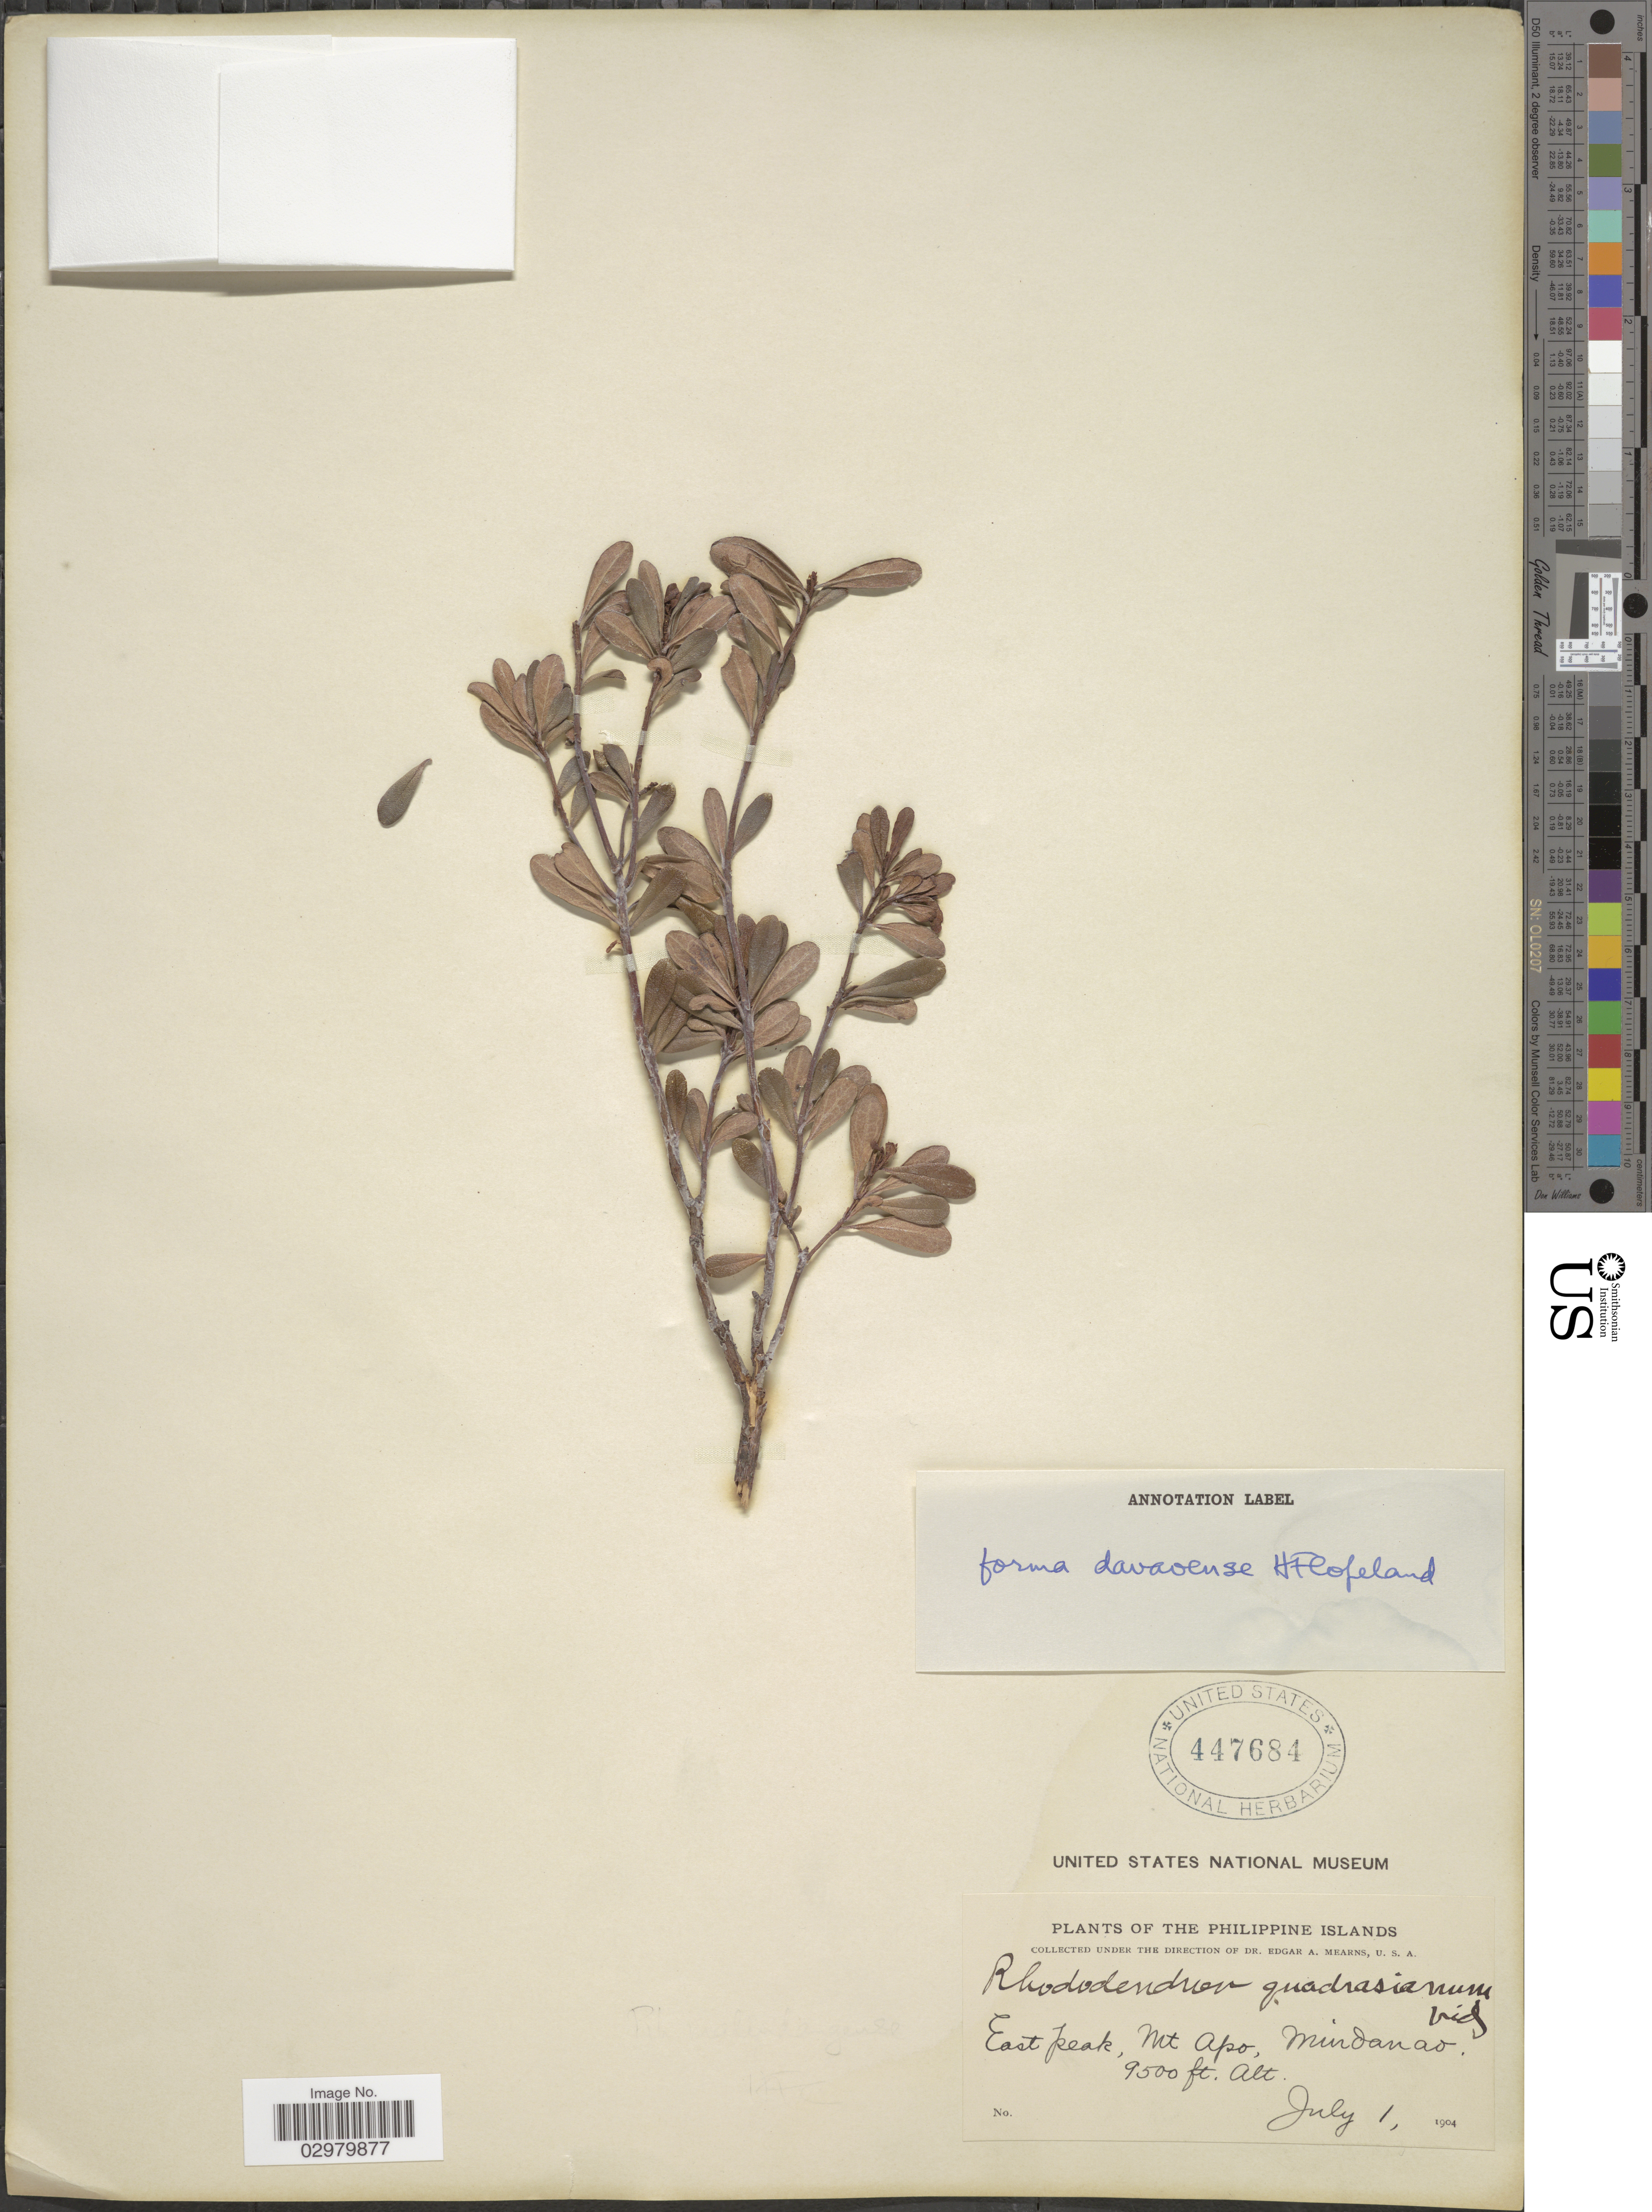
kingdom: Plantae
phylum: Tracheophyta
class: Magnoliopsida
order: Ericales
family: Ericaceae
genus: Rhododendron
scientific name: Rhododendron quadrasianum f. davaoense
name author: H.F. Copel.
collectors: E. A. Mearns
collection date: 1904-07-01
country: Philippines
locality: East peak, Mt. Apo, Mindanao.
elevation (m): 2896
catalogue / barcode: US 447684